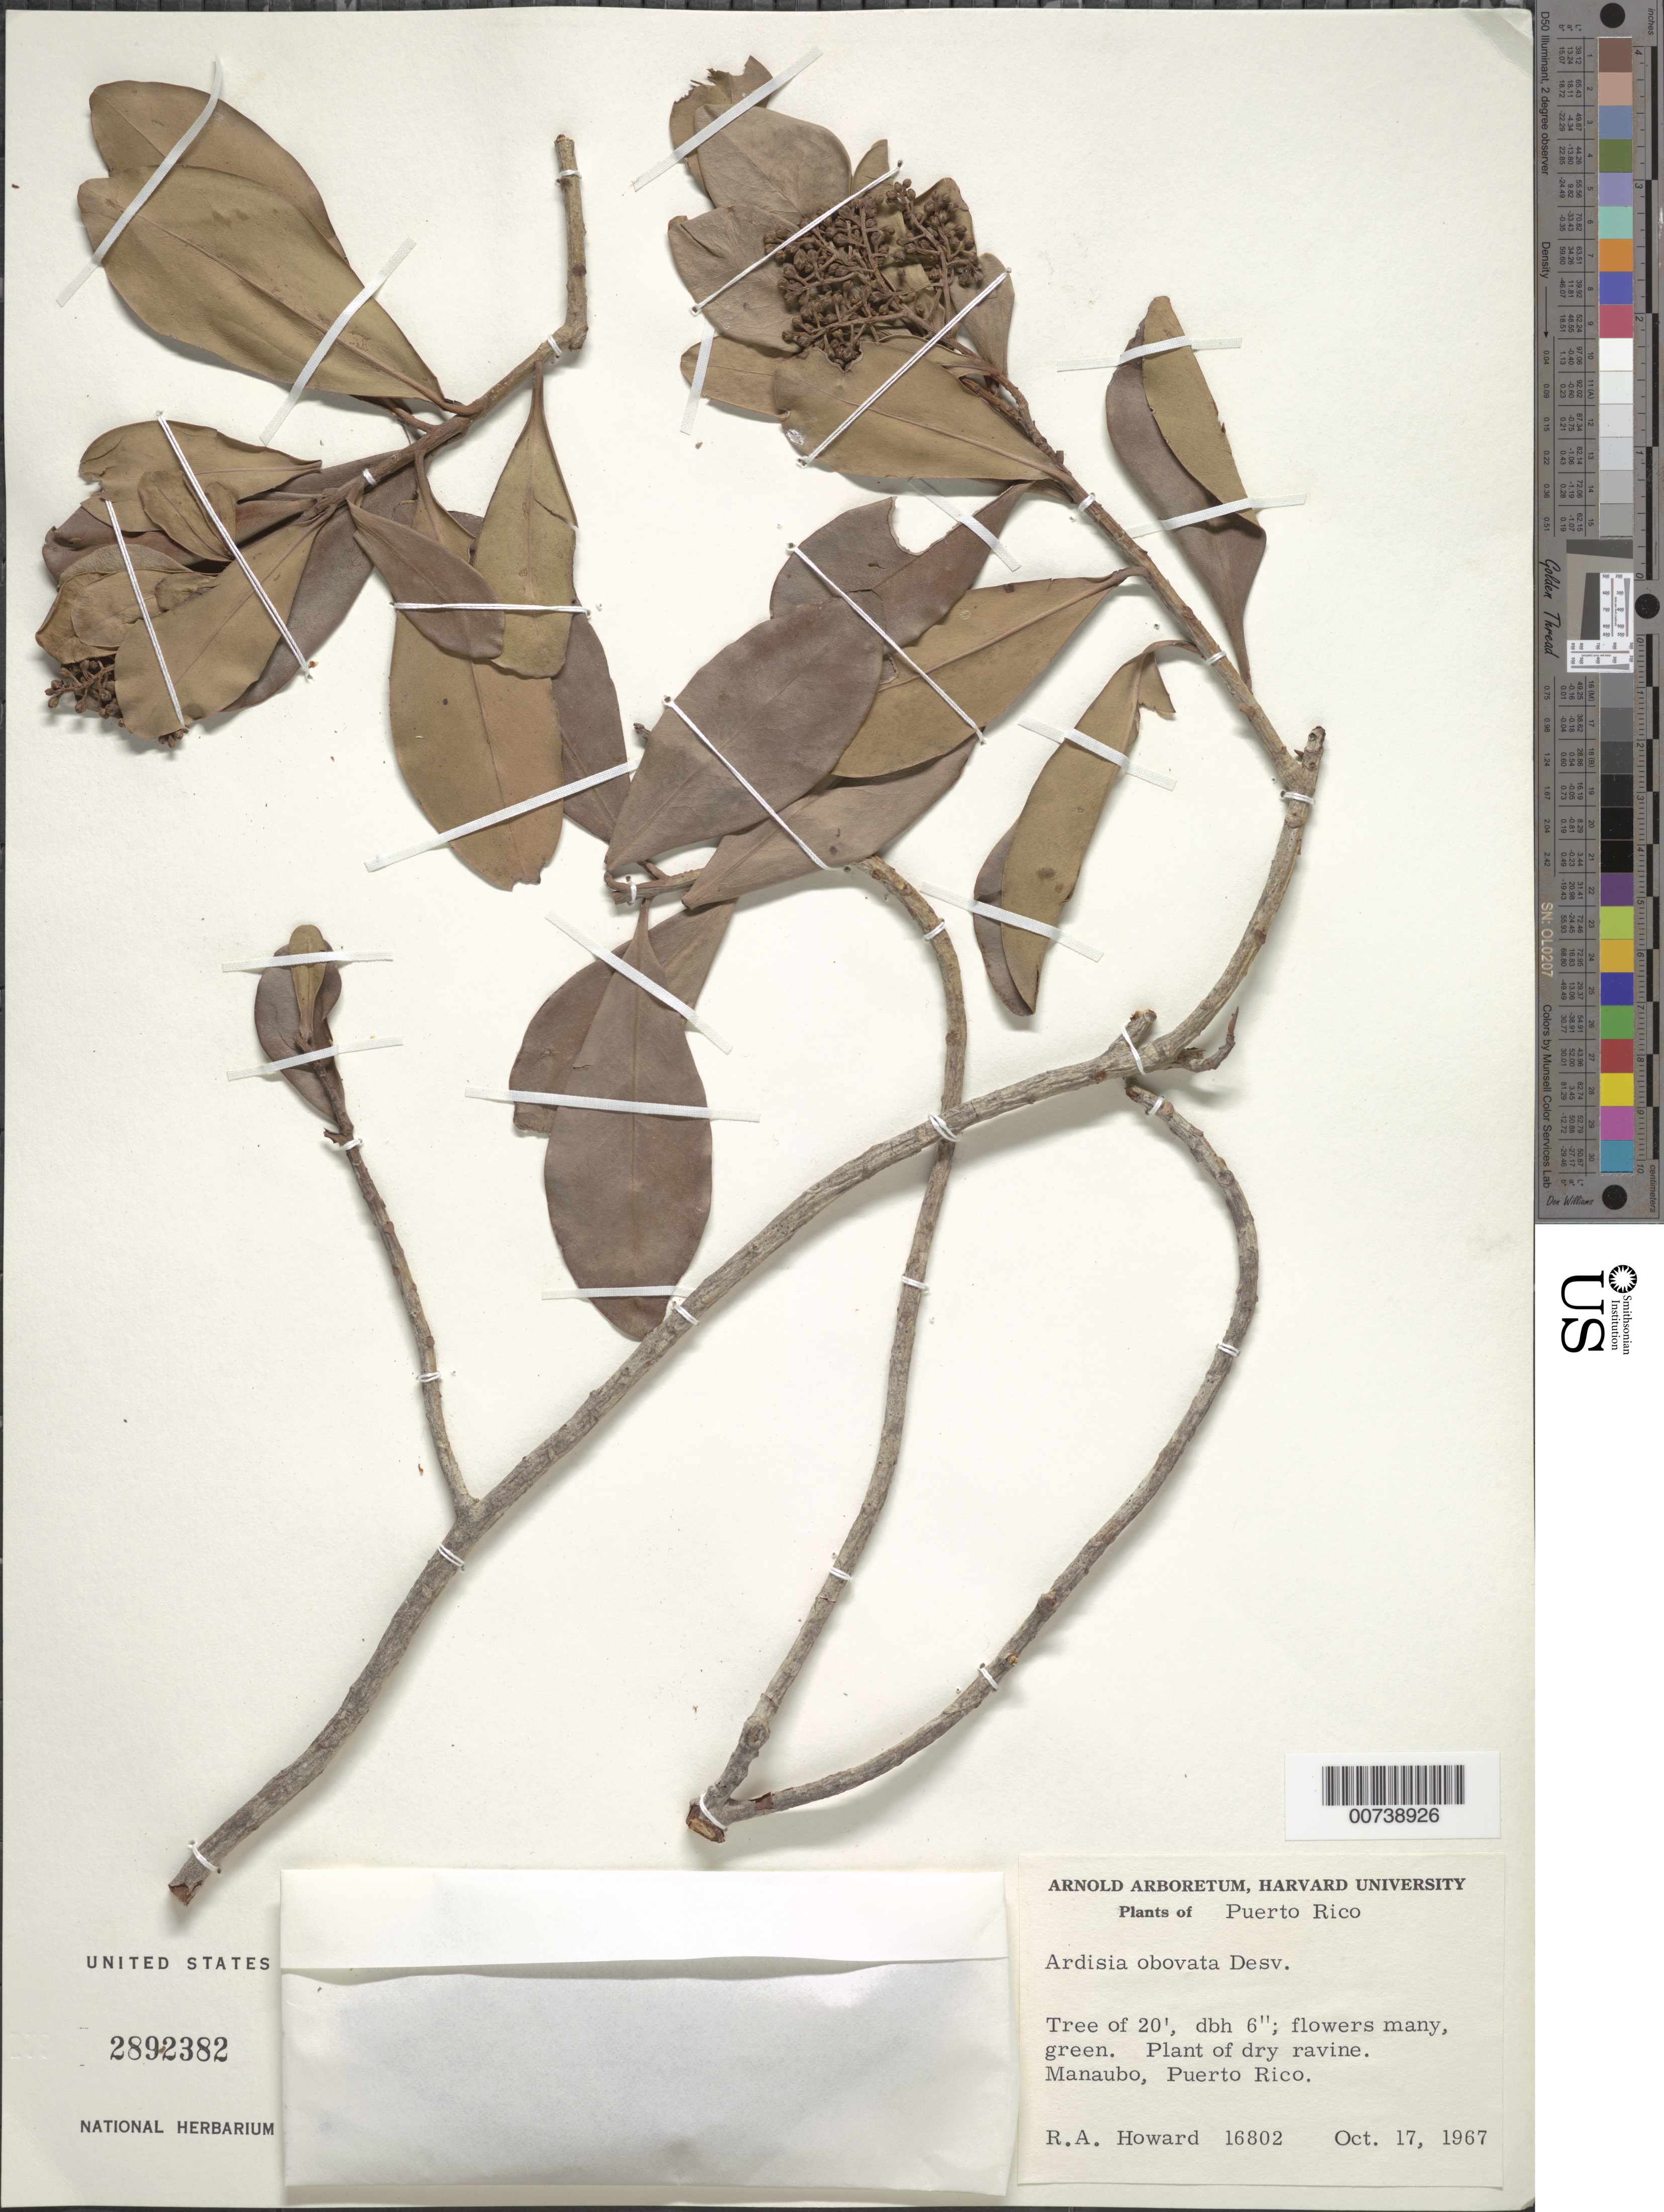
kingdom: Plantae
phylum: Tracheophyta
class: Magnoliopsida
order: Ericales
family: Primulaceae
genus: Ardisia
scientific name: Ardisia obovata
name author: Desv. ex Ham.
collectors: R. A. Howard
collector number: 16802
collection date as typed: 17 Oct 1967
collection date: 1967-10-17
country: Puerto Rico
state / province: Maunabo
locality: Maunabo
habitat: Plant of dry ravine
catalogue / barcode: US 2892382